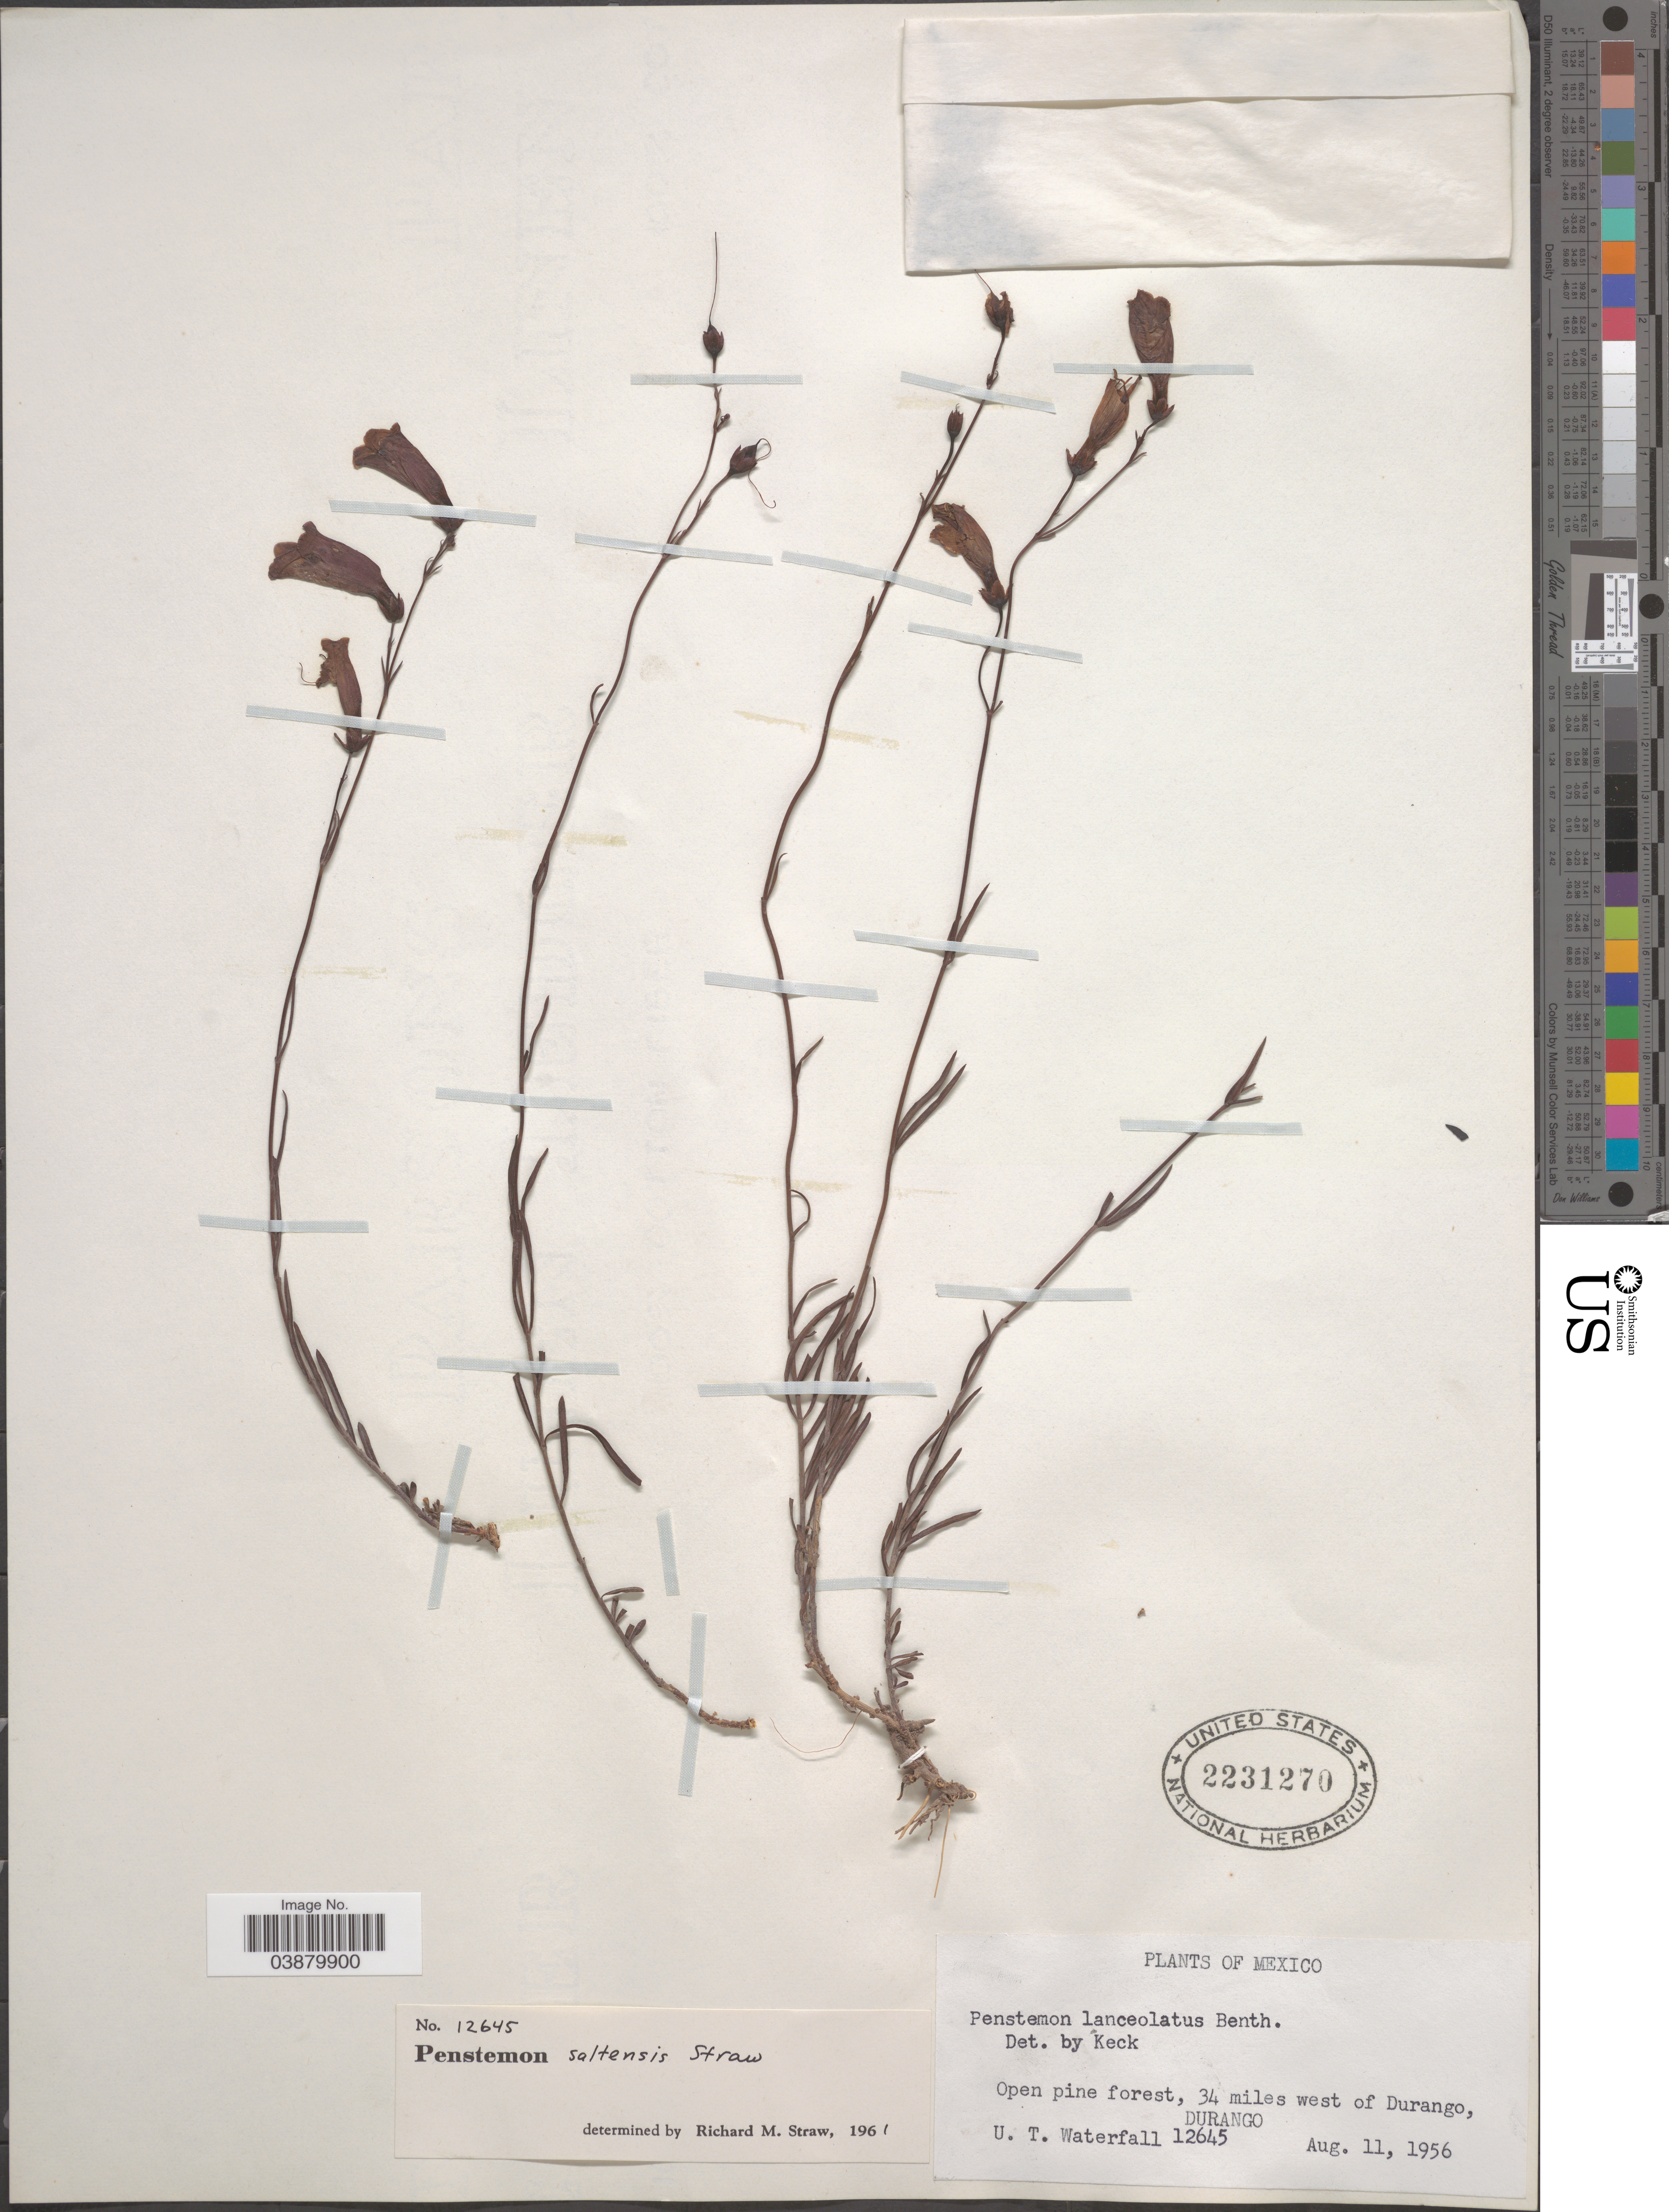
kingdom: Plantae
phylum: Tracheophyta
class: Magnoliopsida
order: Lamiales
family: Plantaginaceae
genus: Penstemon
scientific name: Penstemon saltensis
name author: Straw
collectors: U. T. Waterfall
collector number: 12645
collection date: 1956-08-11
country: Mexico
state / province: Durango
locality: Open pine forest, 34 miles west of Durango.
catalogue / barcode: US 2231270